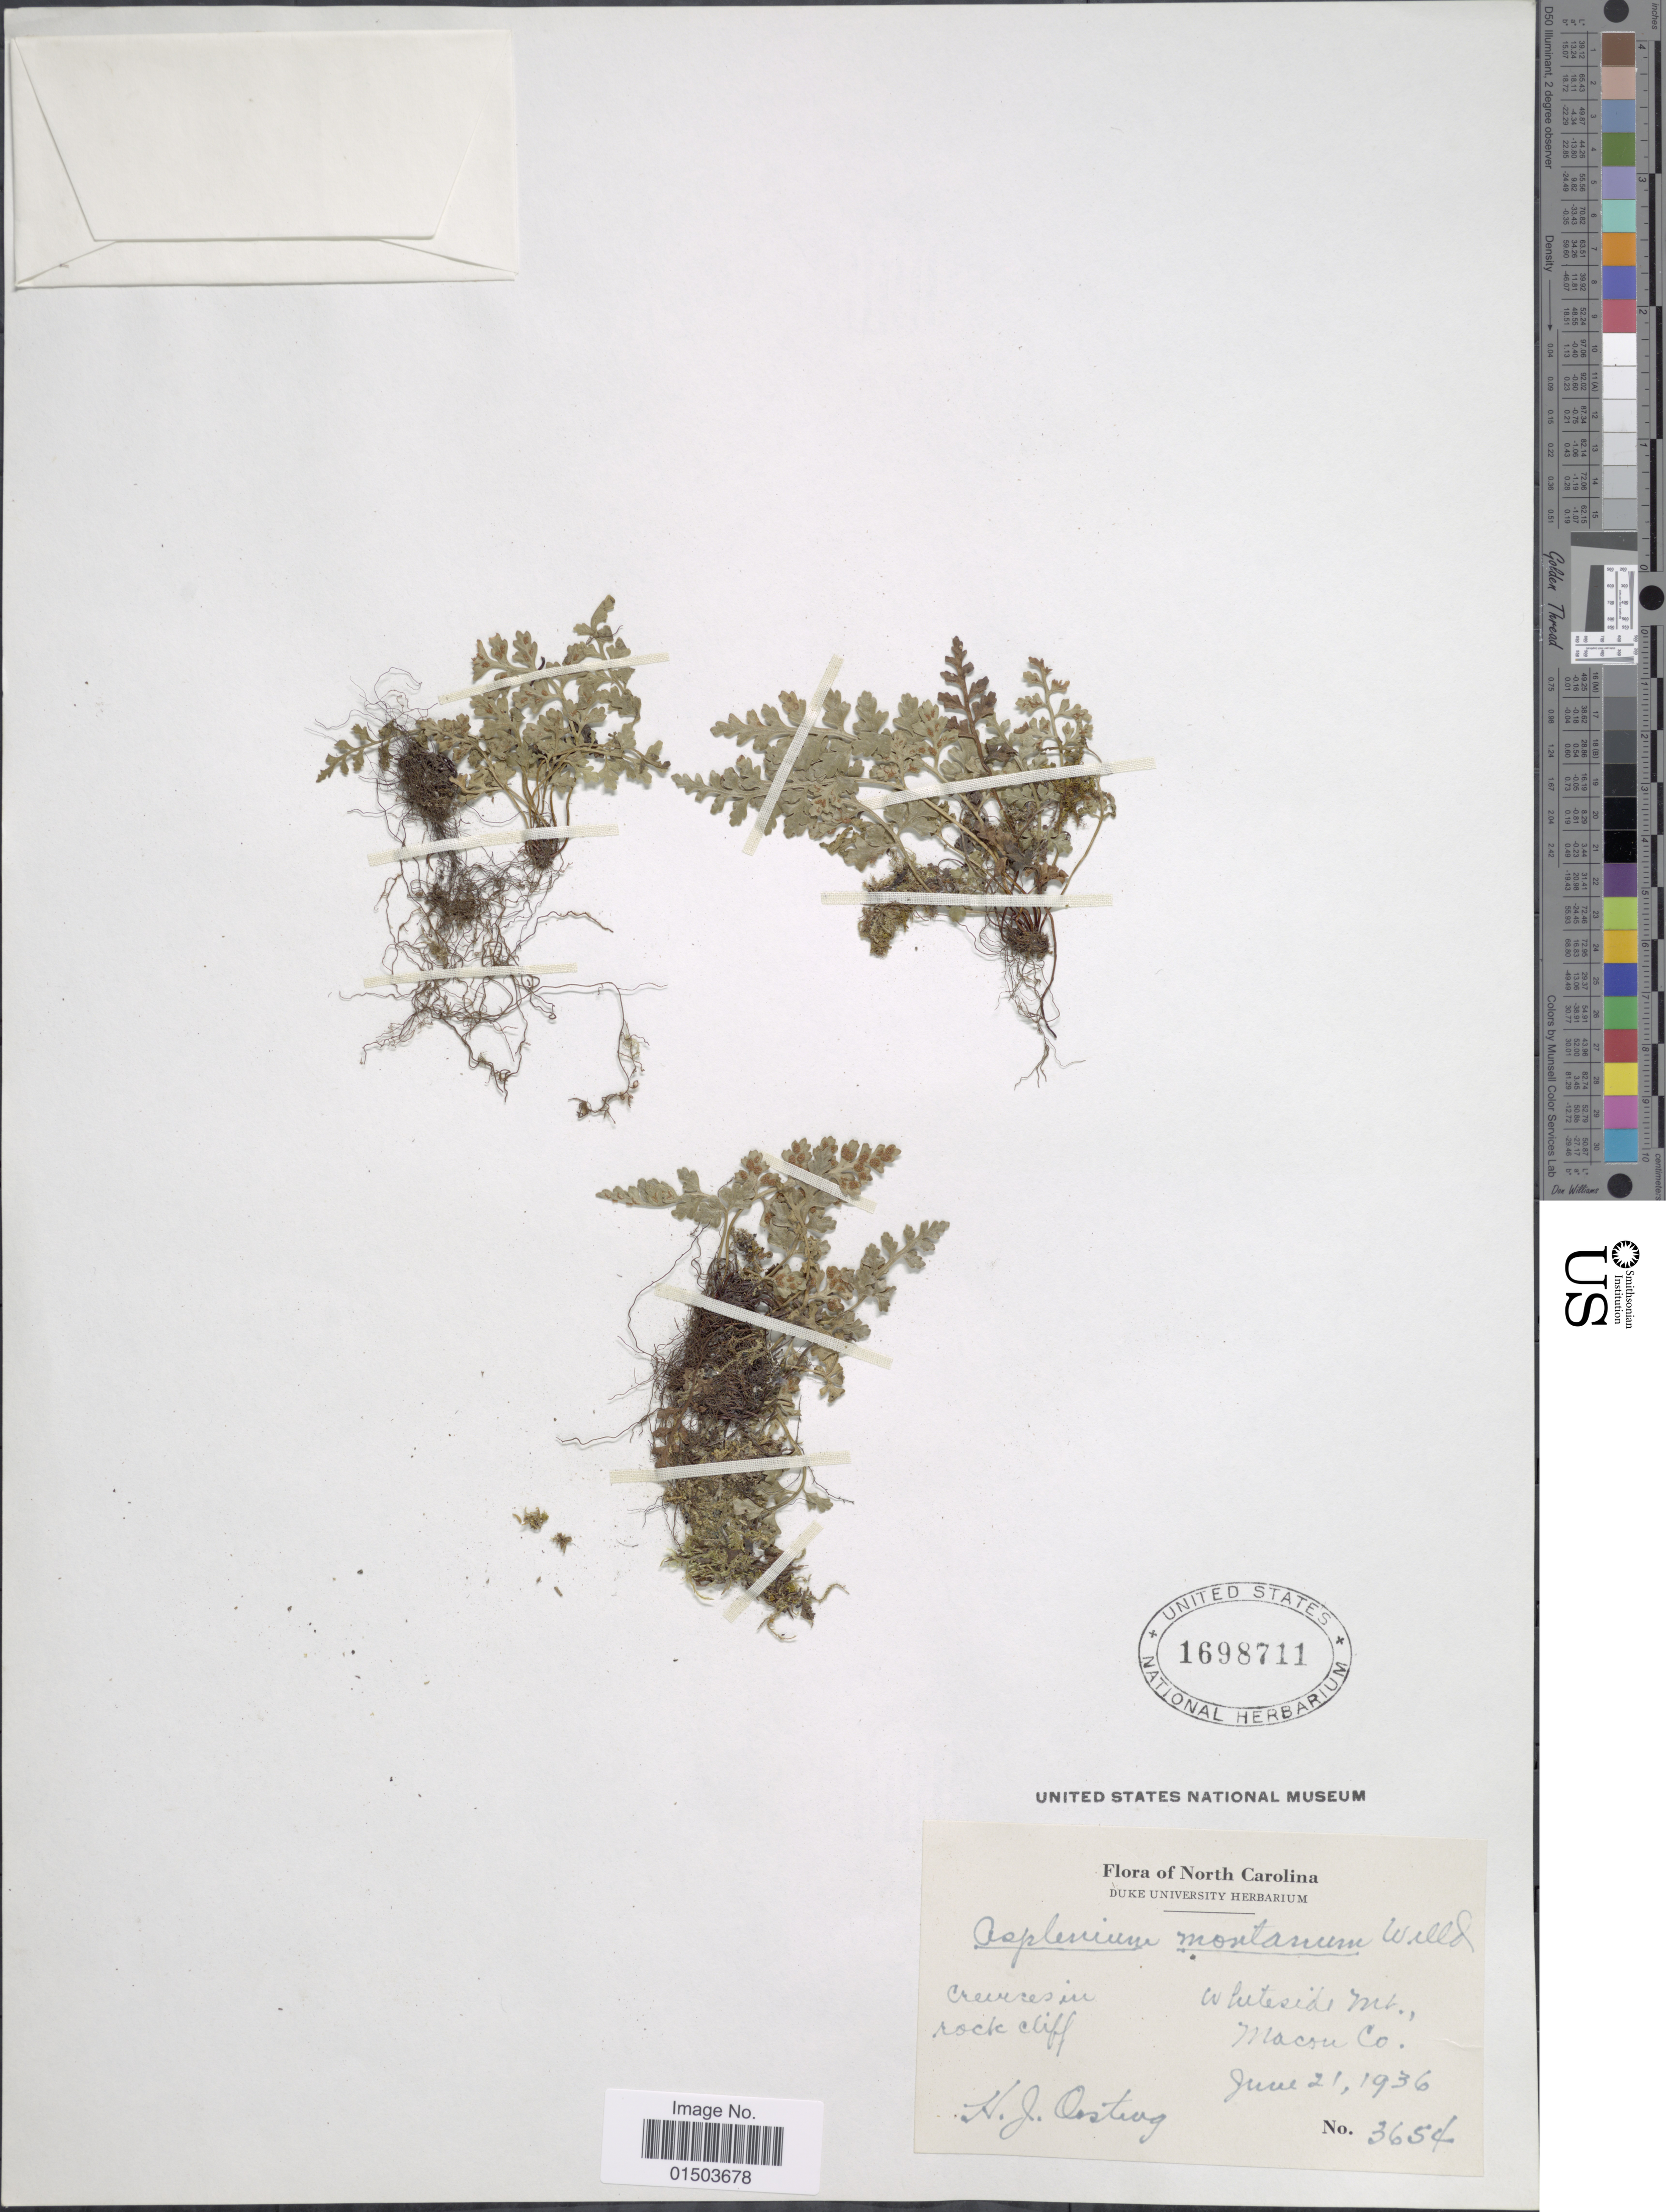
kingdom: Plantae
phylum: Tracheophyta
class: Polypodiopsida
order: Polypodiales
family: Aspleniaceae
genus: Asplenium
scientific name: Asplenium montanum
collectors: H. Oosting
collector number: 3654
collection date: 1936-06-21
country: United States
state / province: North Carolina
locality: Whiteside Mt., Macon Co.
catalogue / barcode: US 1698711